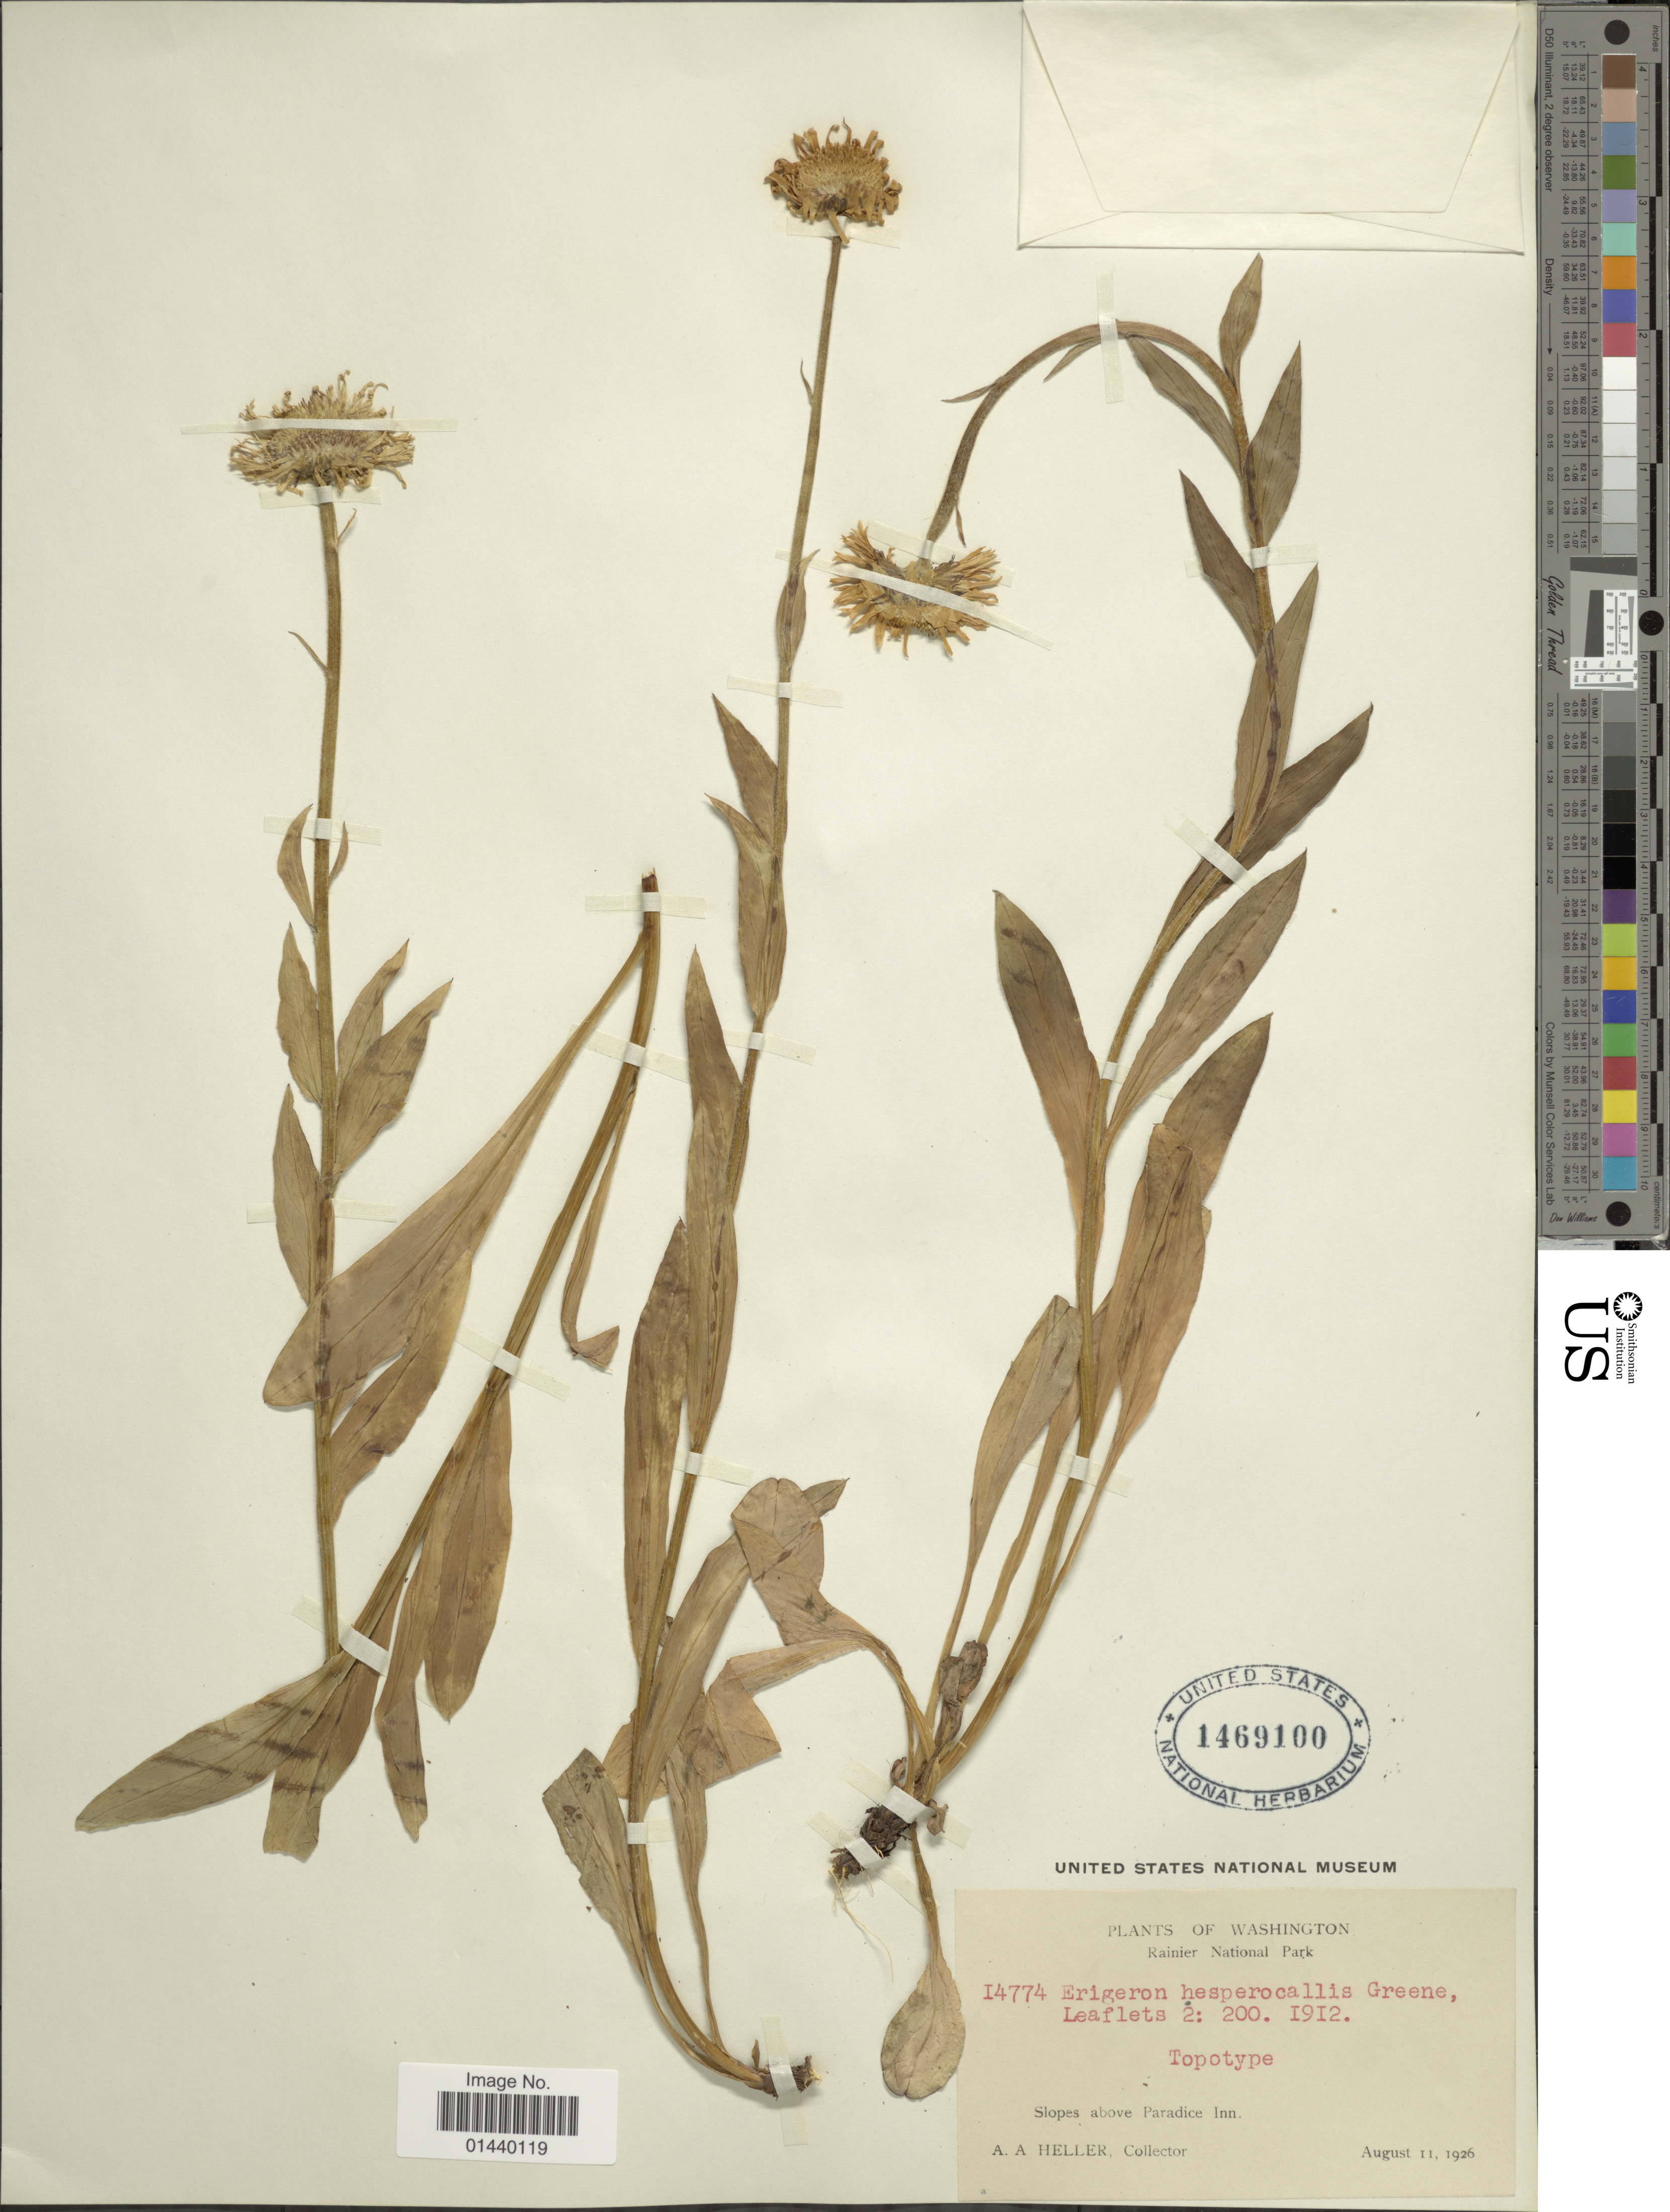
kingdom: Plantae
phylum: Tracheophyta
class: Magnoliopsida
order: Asterales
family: Asteraceae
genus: Erigeron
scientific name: Erigeron salsuginosus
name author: (Richardson ex R. Br.) A. Gray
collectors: A. A. Heller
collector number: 14774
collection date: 1926-08-11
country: United States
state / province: Washington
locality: Rainier National Park. Slopes above Paradice Inn.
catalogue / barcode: US 1469100